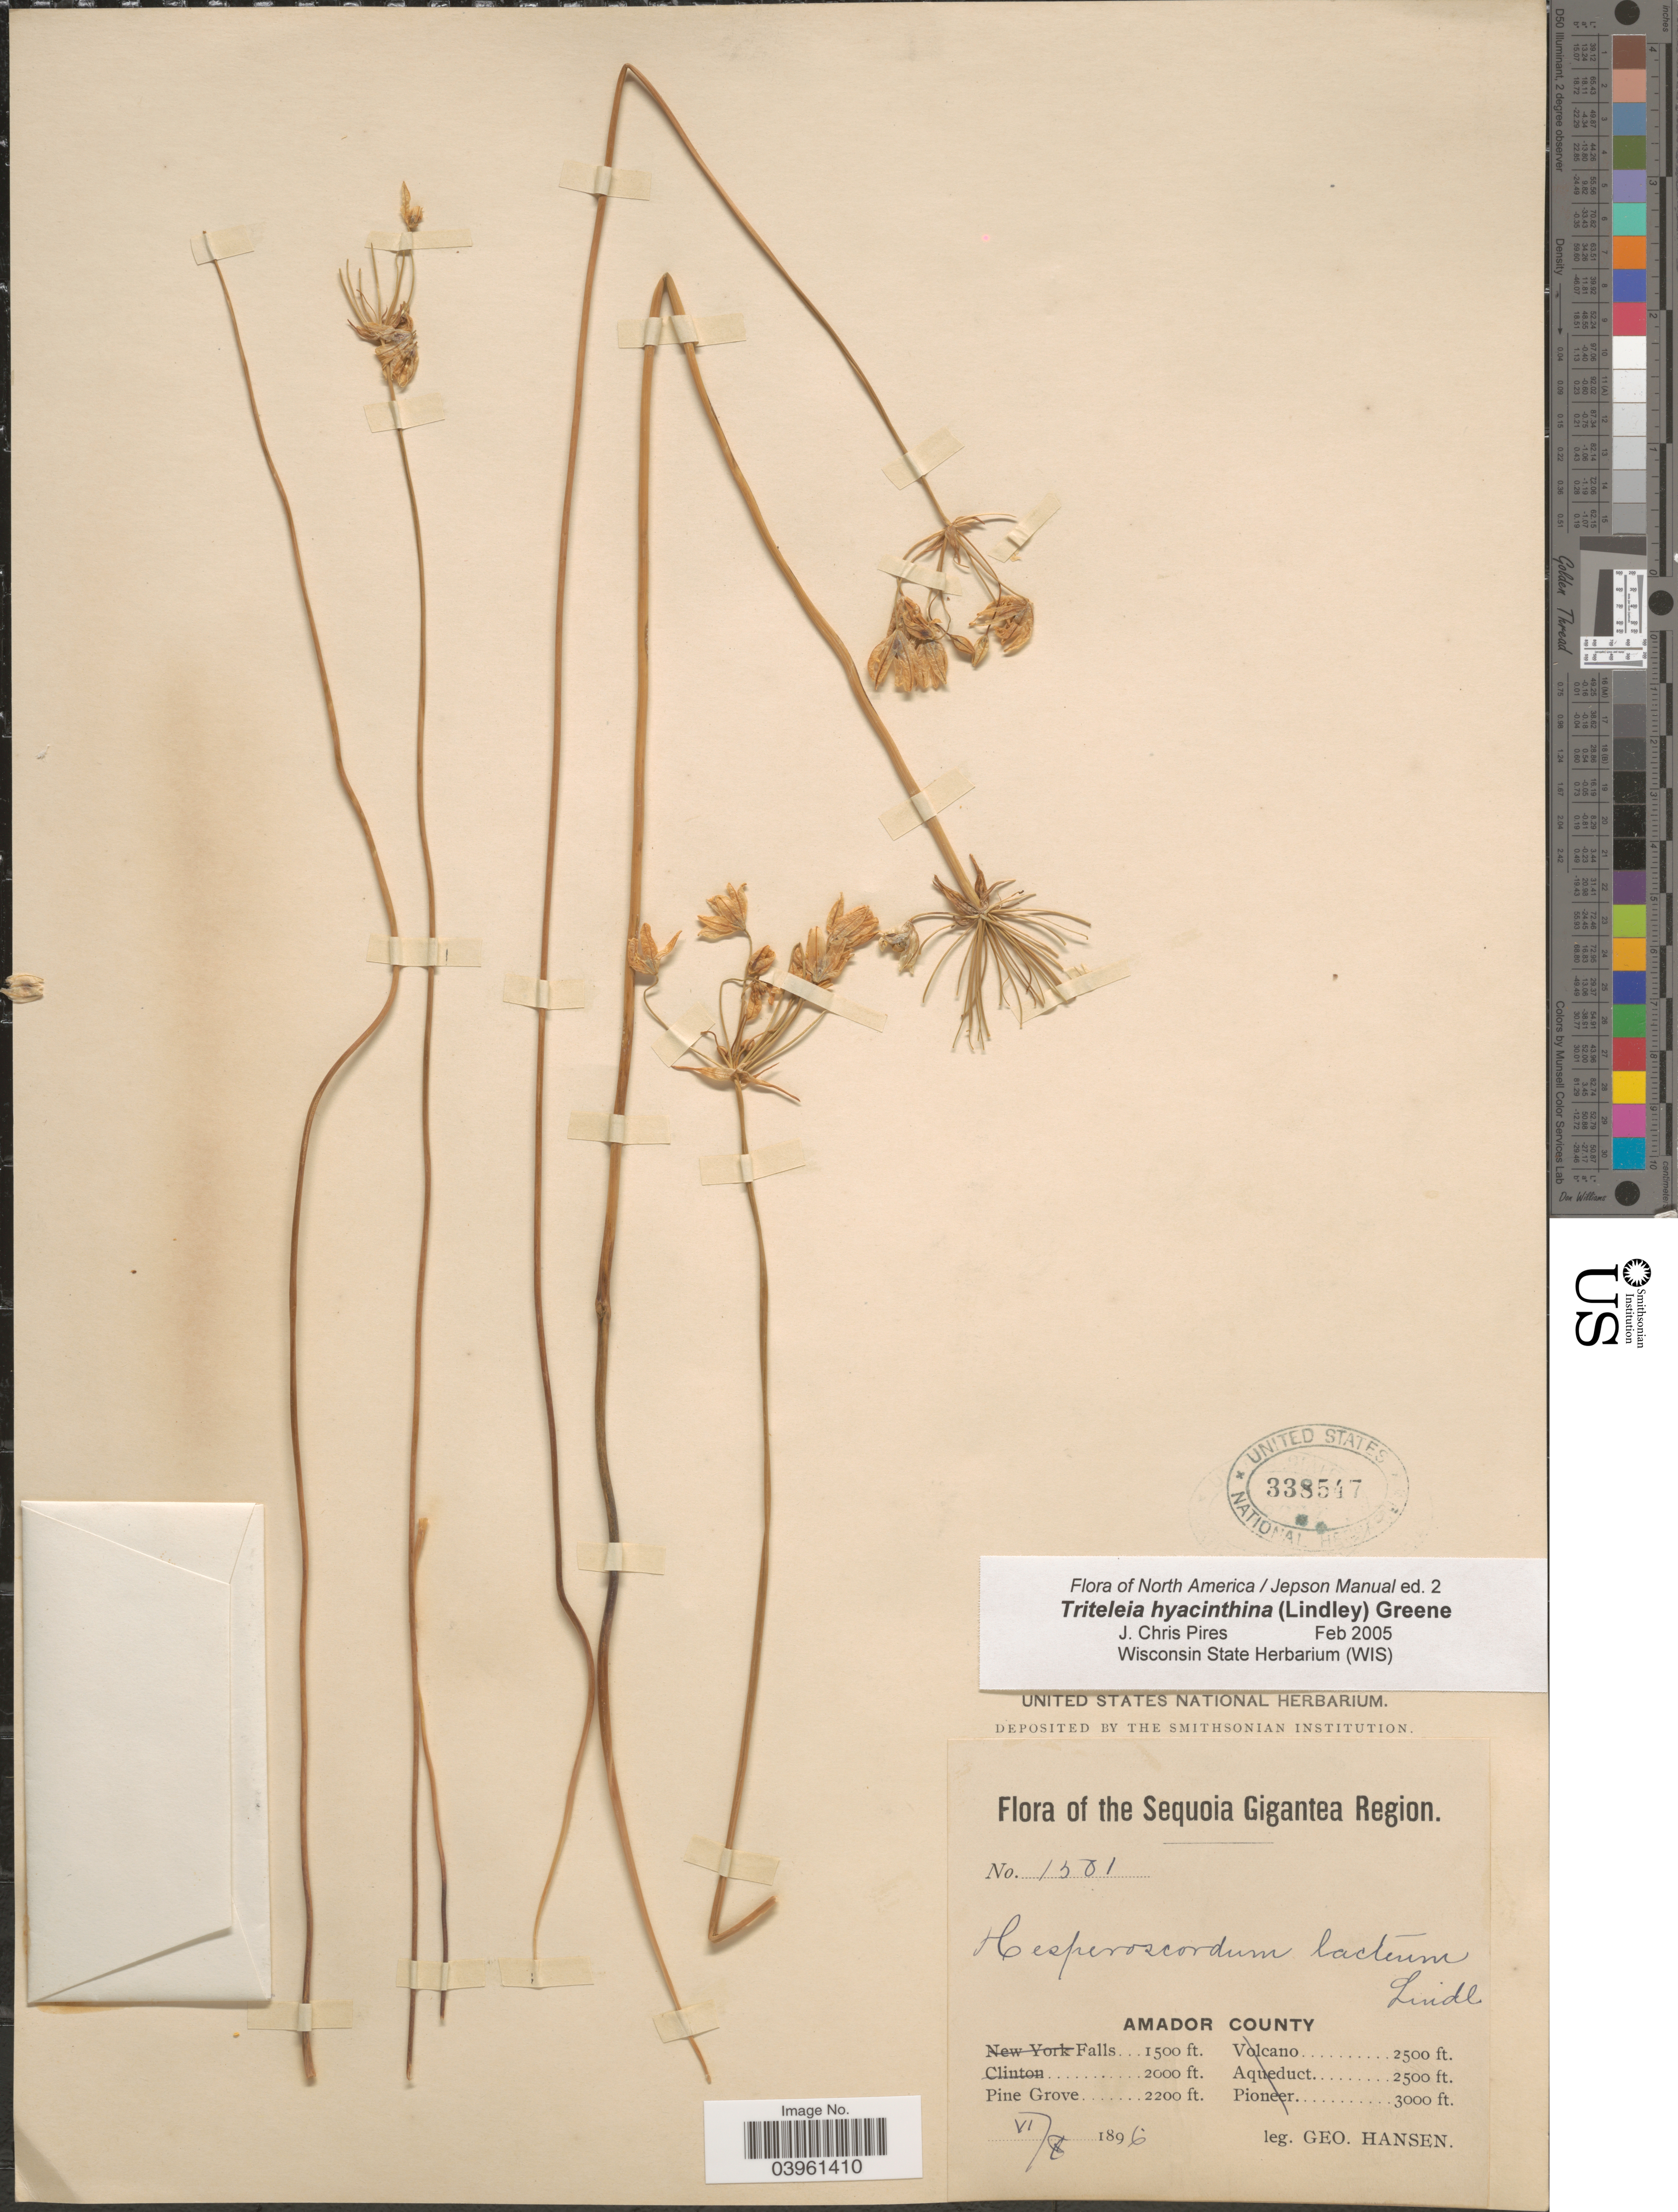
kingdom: Plantae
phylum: Tracheophyta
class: Liliopsida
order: Asparagales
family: Asparagaceae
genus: Triteleia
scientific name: Triteleia hyacinthina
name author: (Lindl.) Greene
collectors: G. Hansen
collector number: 1501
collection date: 1896-06-08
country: United States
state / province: California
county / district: Amador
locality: The Sequoia Gigantea Region. Amador County. Pine Grove.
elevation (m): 671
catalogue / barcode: US 338547